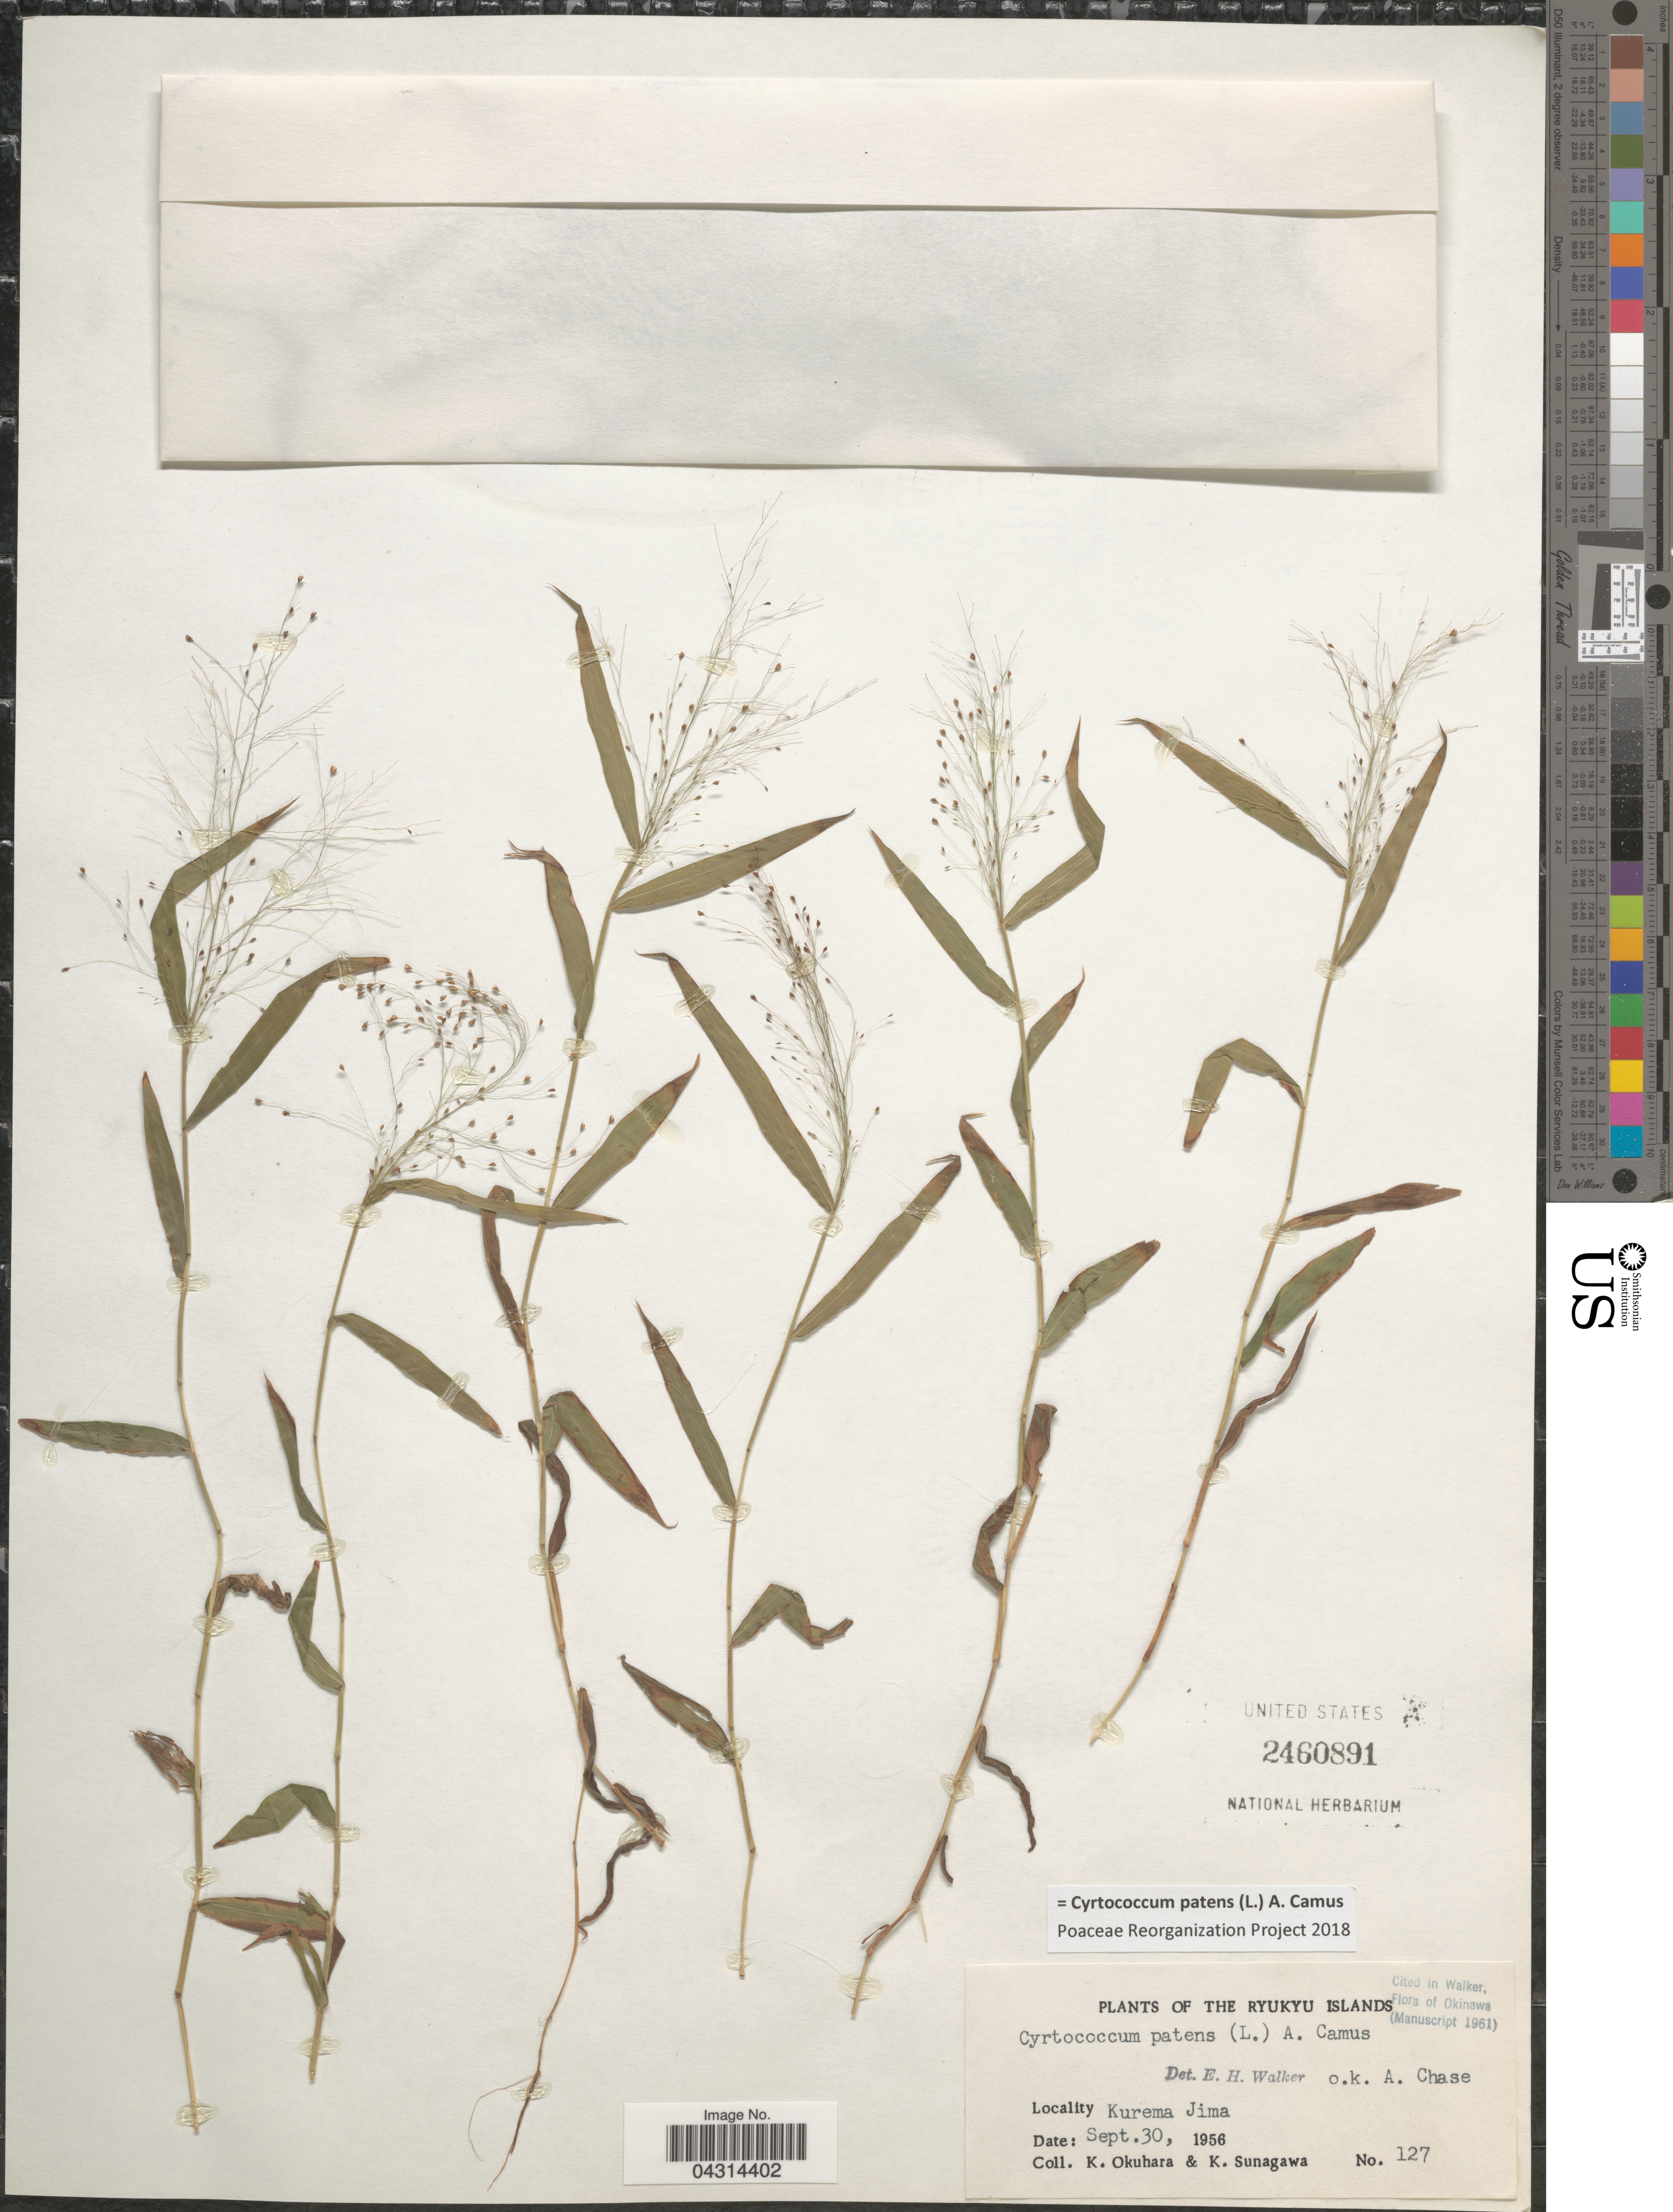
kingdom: Plantae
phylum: Tracheophyta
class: Liliopsida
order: Poales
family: Poaceae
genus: Cyrtococcum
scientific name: Cyrtococcum patens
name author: (L.) A. Camus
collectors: K. Okuhara & K. Sunagawa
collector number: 127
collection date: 1956-09-30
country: Japan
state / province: Okinawa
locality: The Ryukyu Islands. Kurema Jima.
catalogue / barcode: US 2460891